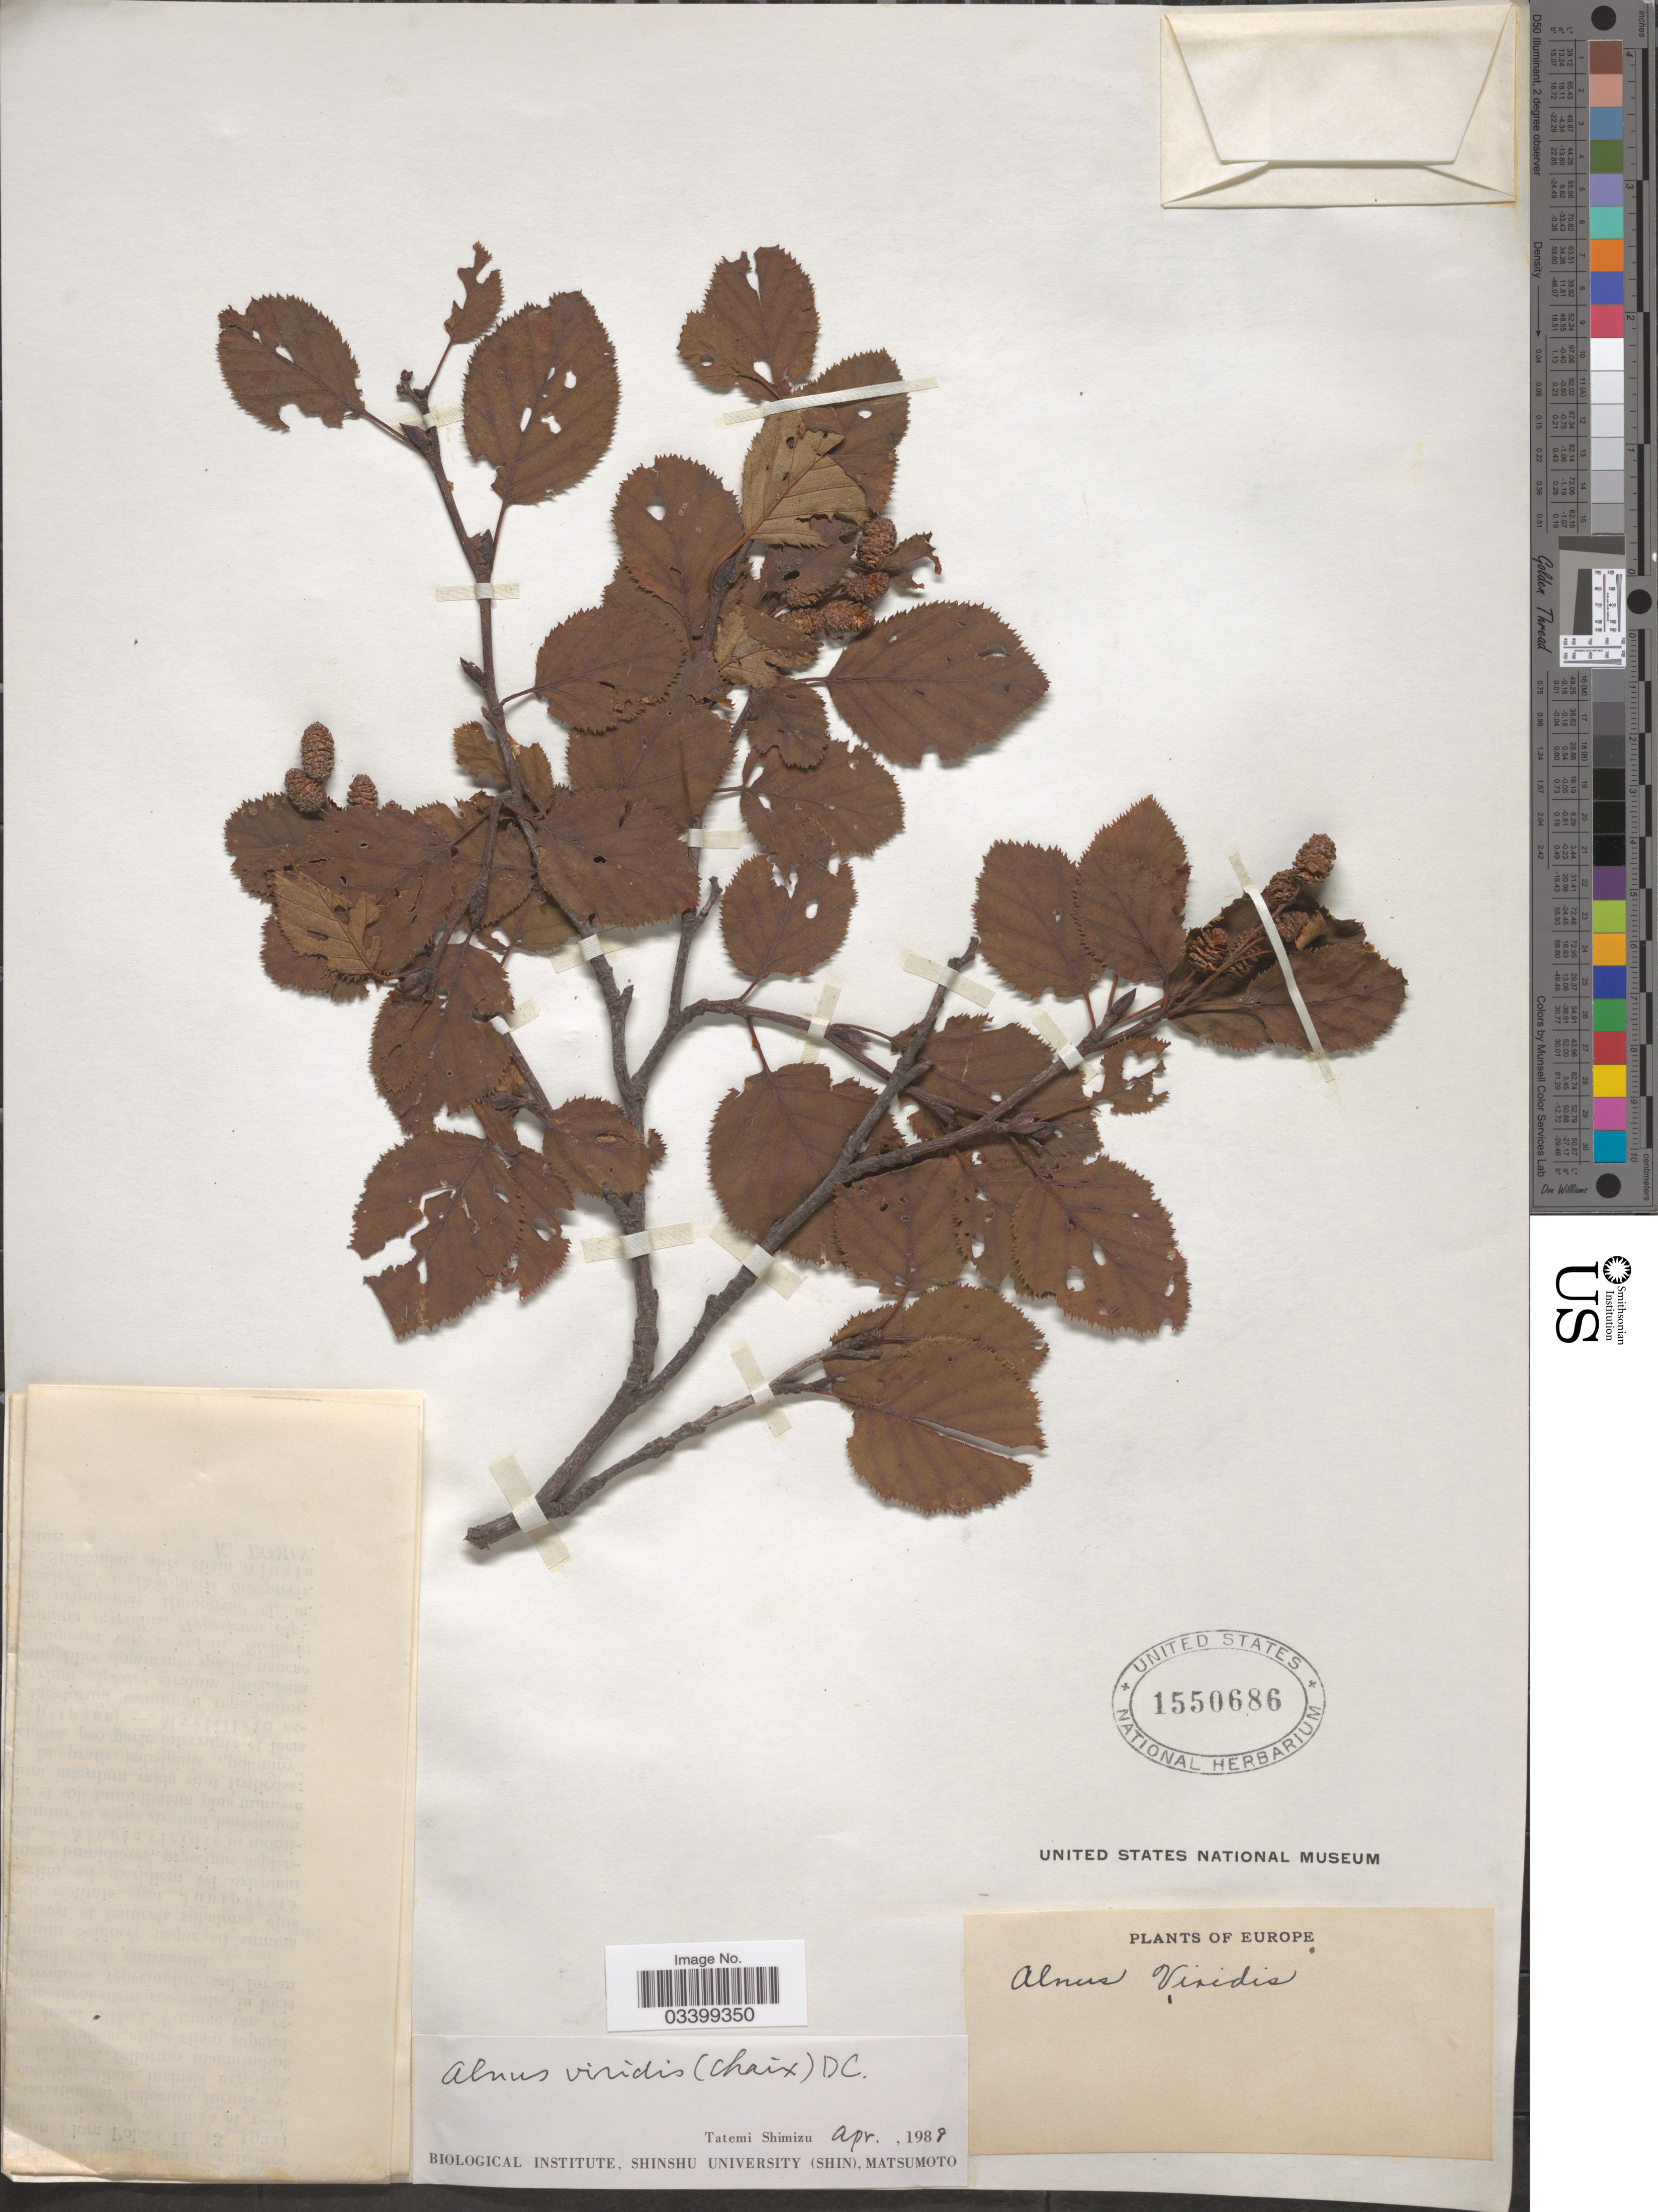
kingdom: Plantae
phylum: Tracheophyta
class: Magnoliopsida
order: Fagales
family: Betulaceae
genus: Alnus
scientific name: Alnus viridis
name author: (Chaix) DC.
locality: Europe.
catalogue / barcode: US 1550686